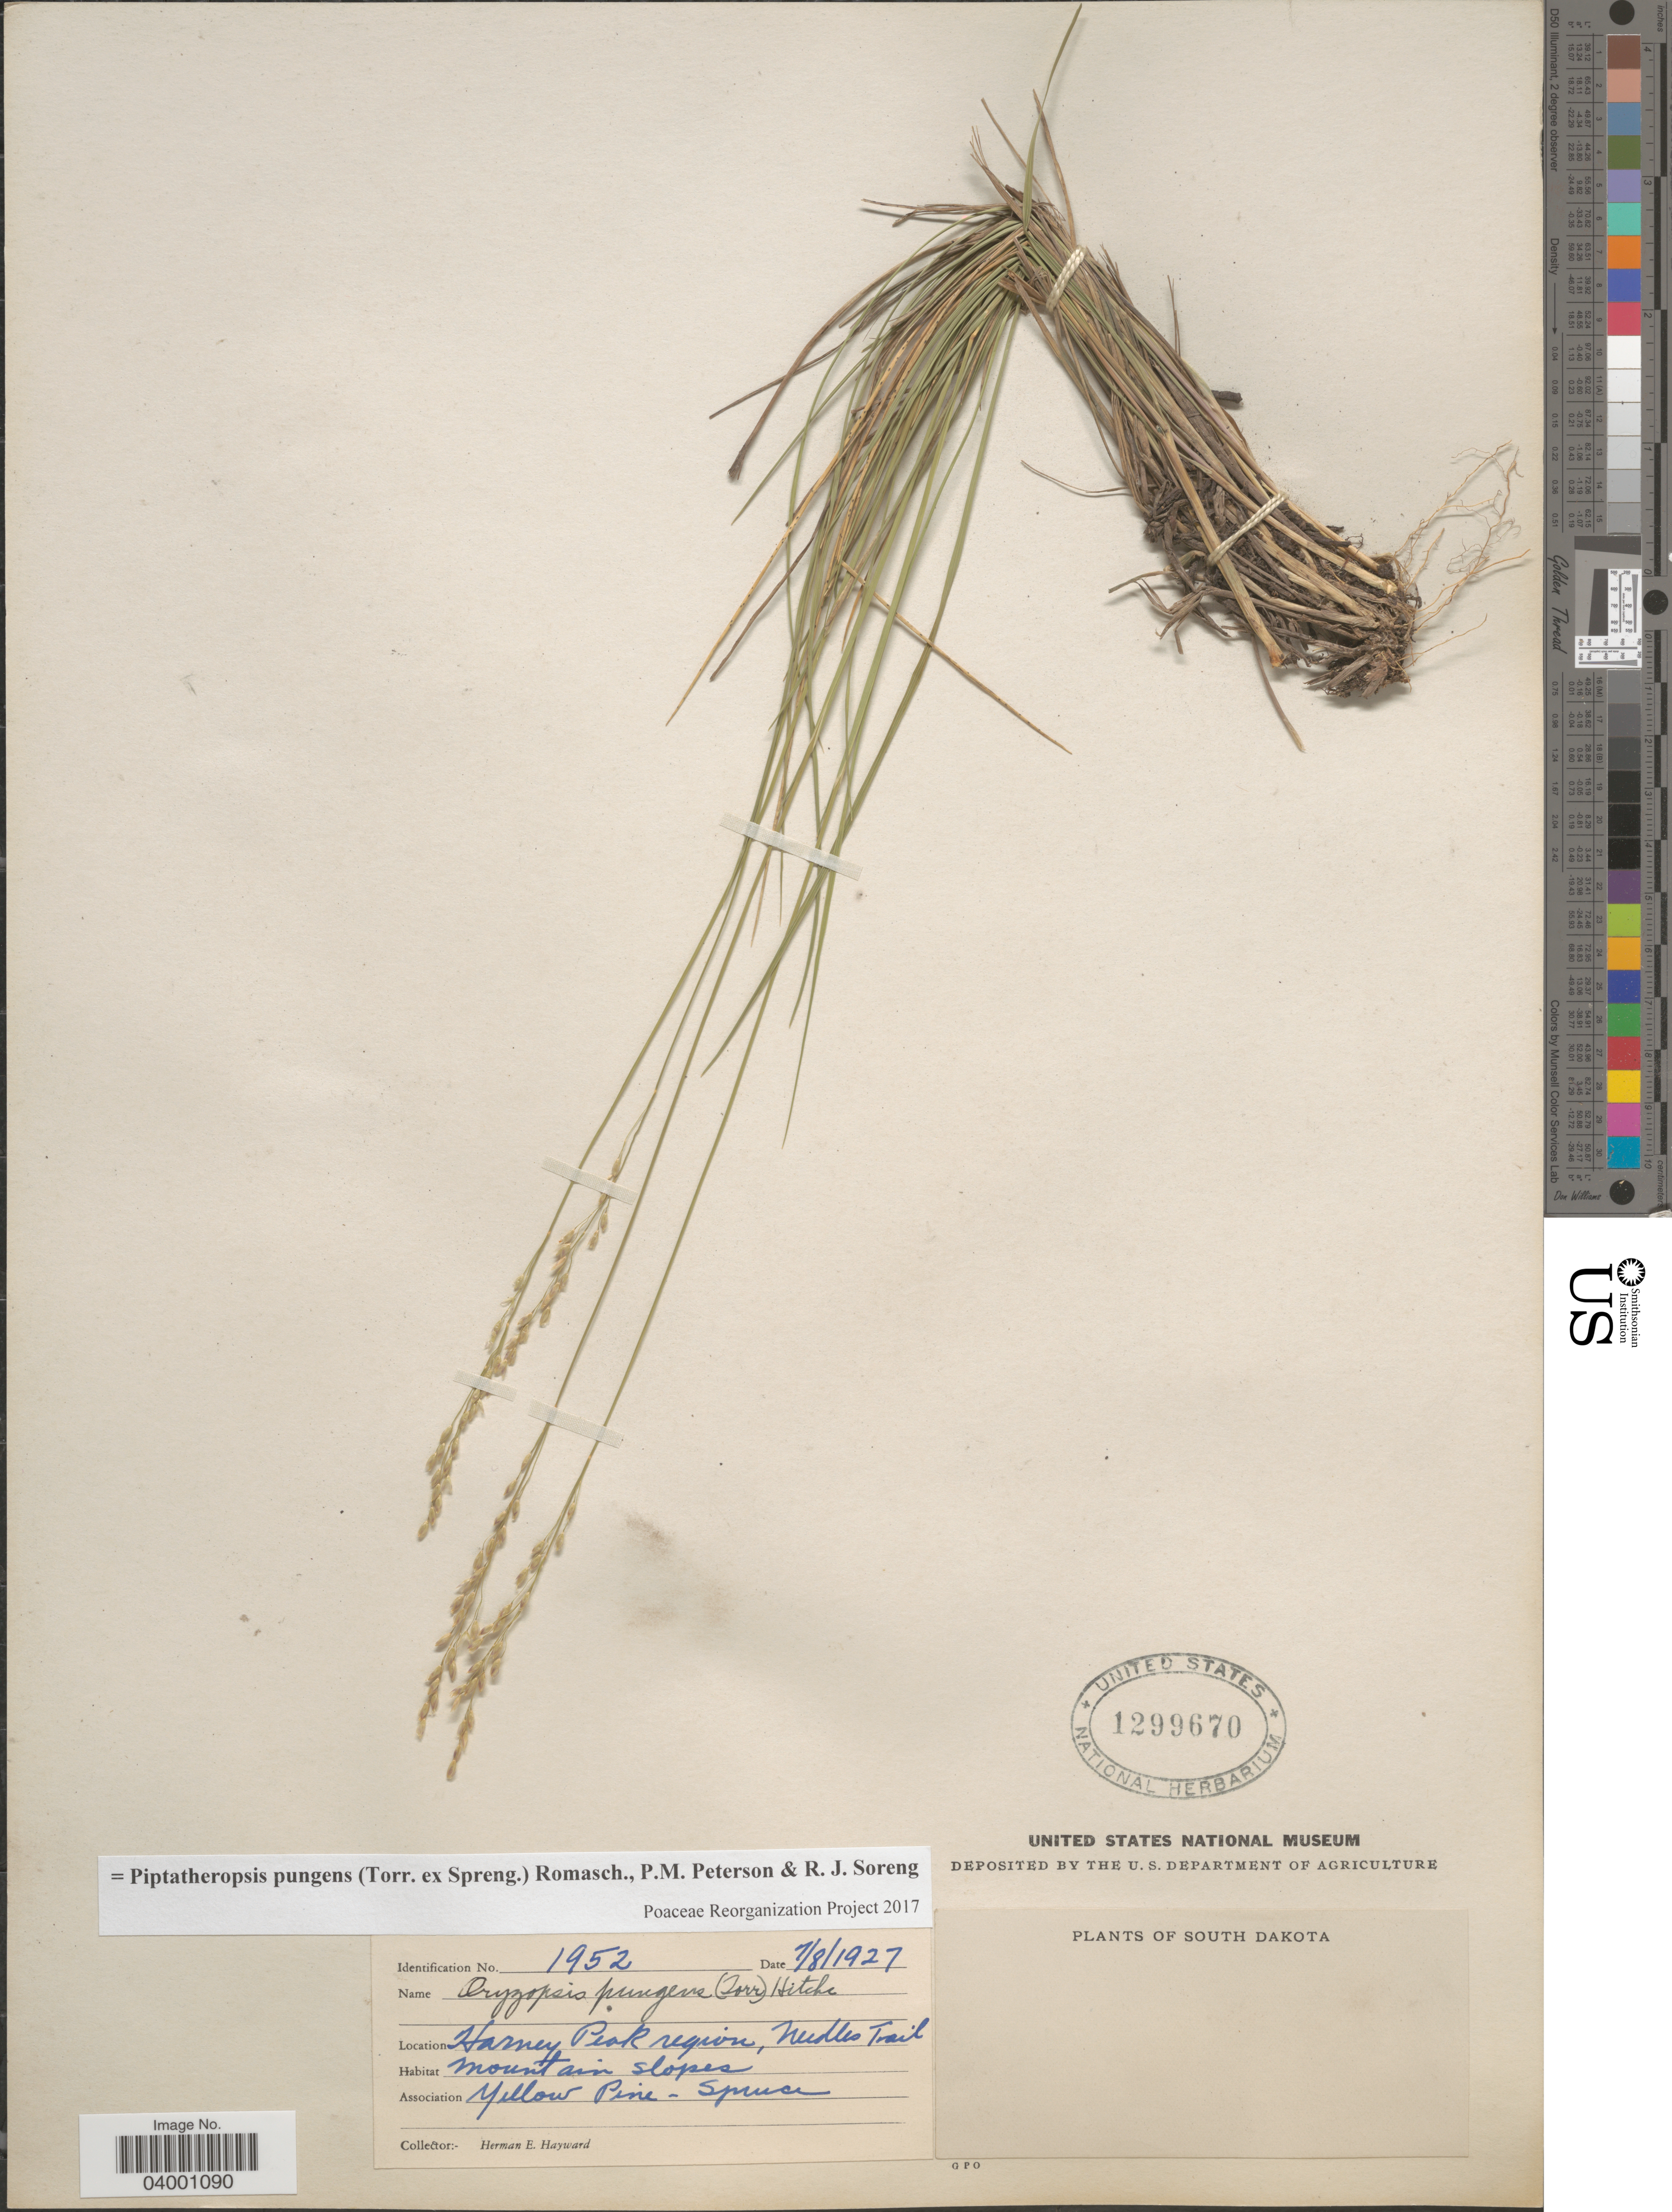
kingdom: Plantae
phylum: Tracheophyta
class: Liliopsida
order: Poales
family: Poaceae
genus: Piptatheropsis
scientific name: Piptatheropsis pungens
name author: (Torr. ex Spreng.) Romasch. et al.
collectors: H. Hayward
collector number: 1952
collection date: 1927-07-08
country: United States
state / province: South Dakota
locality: Harney Peak region, Needles Trail.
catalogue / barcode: US 1299670